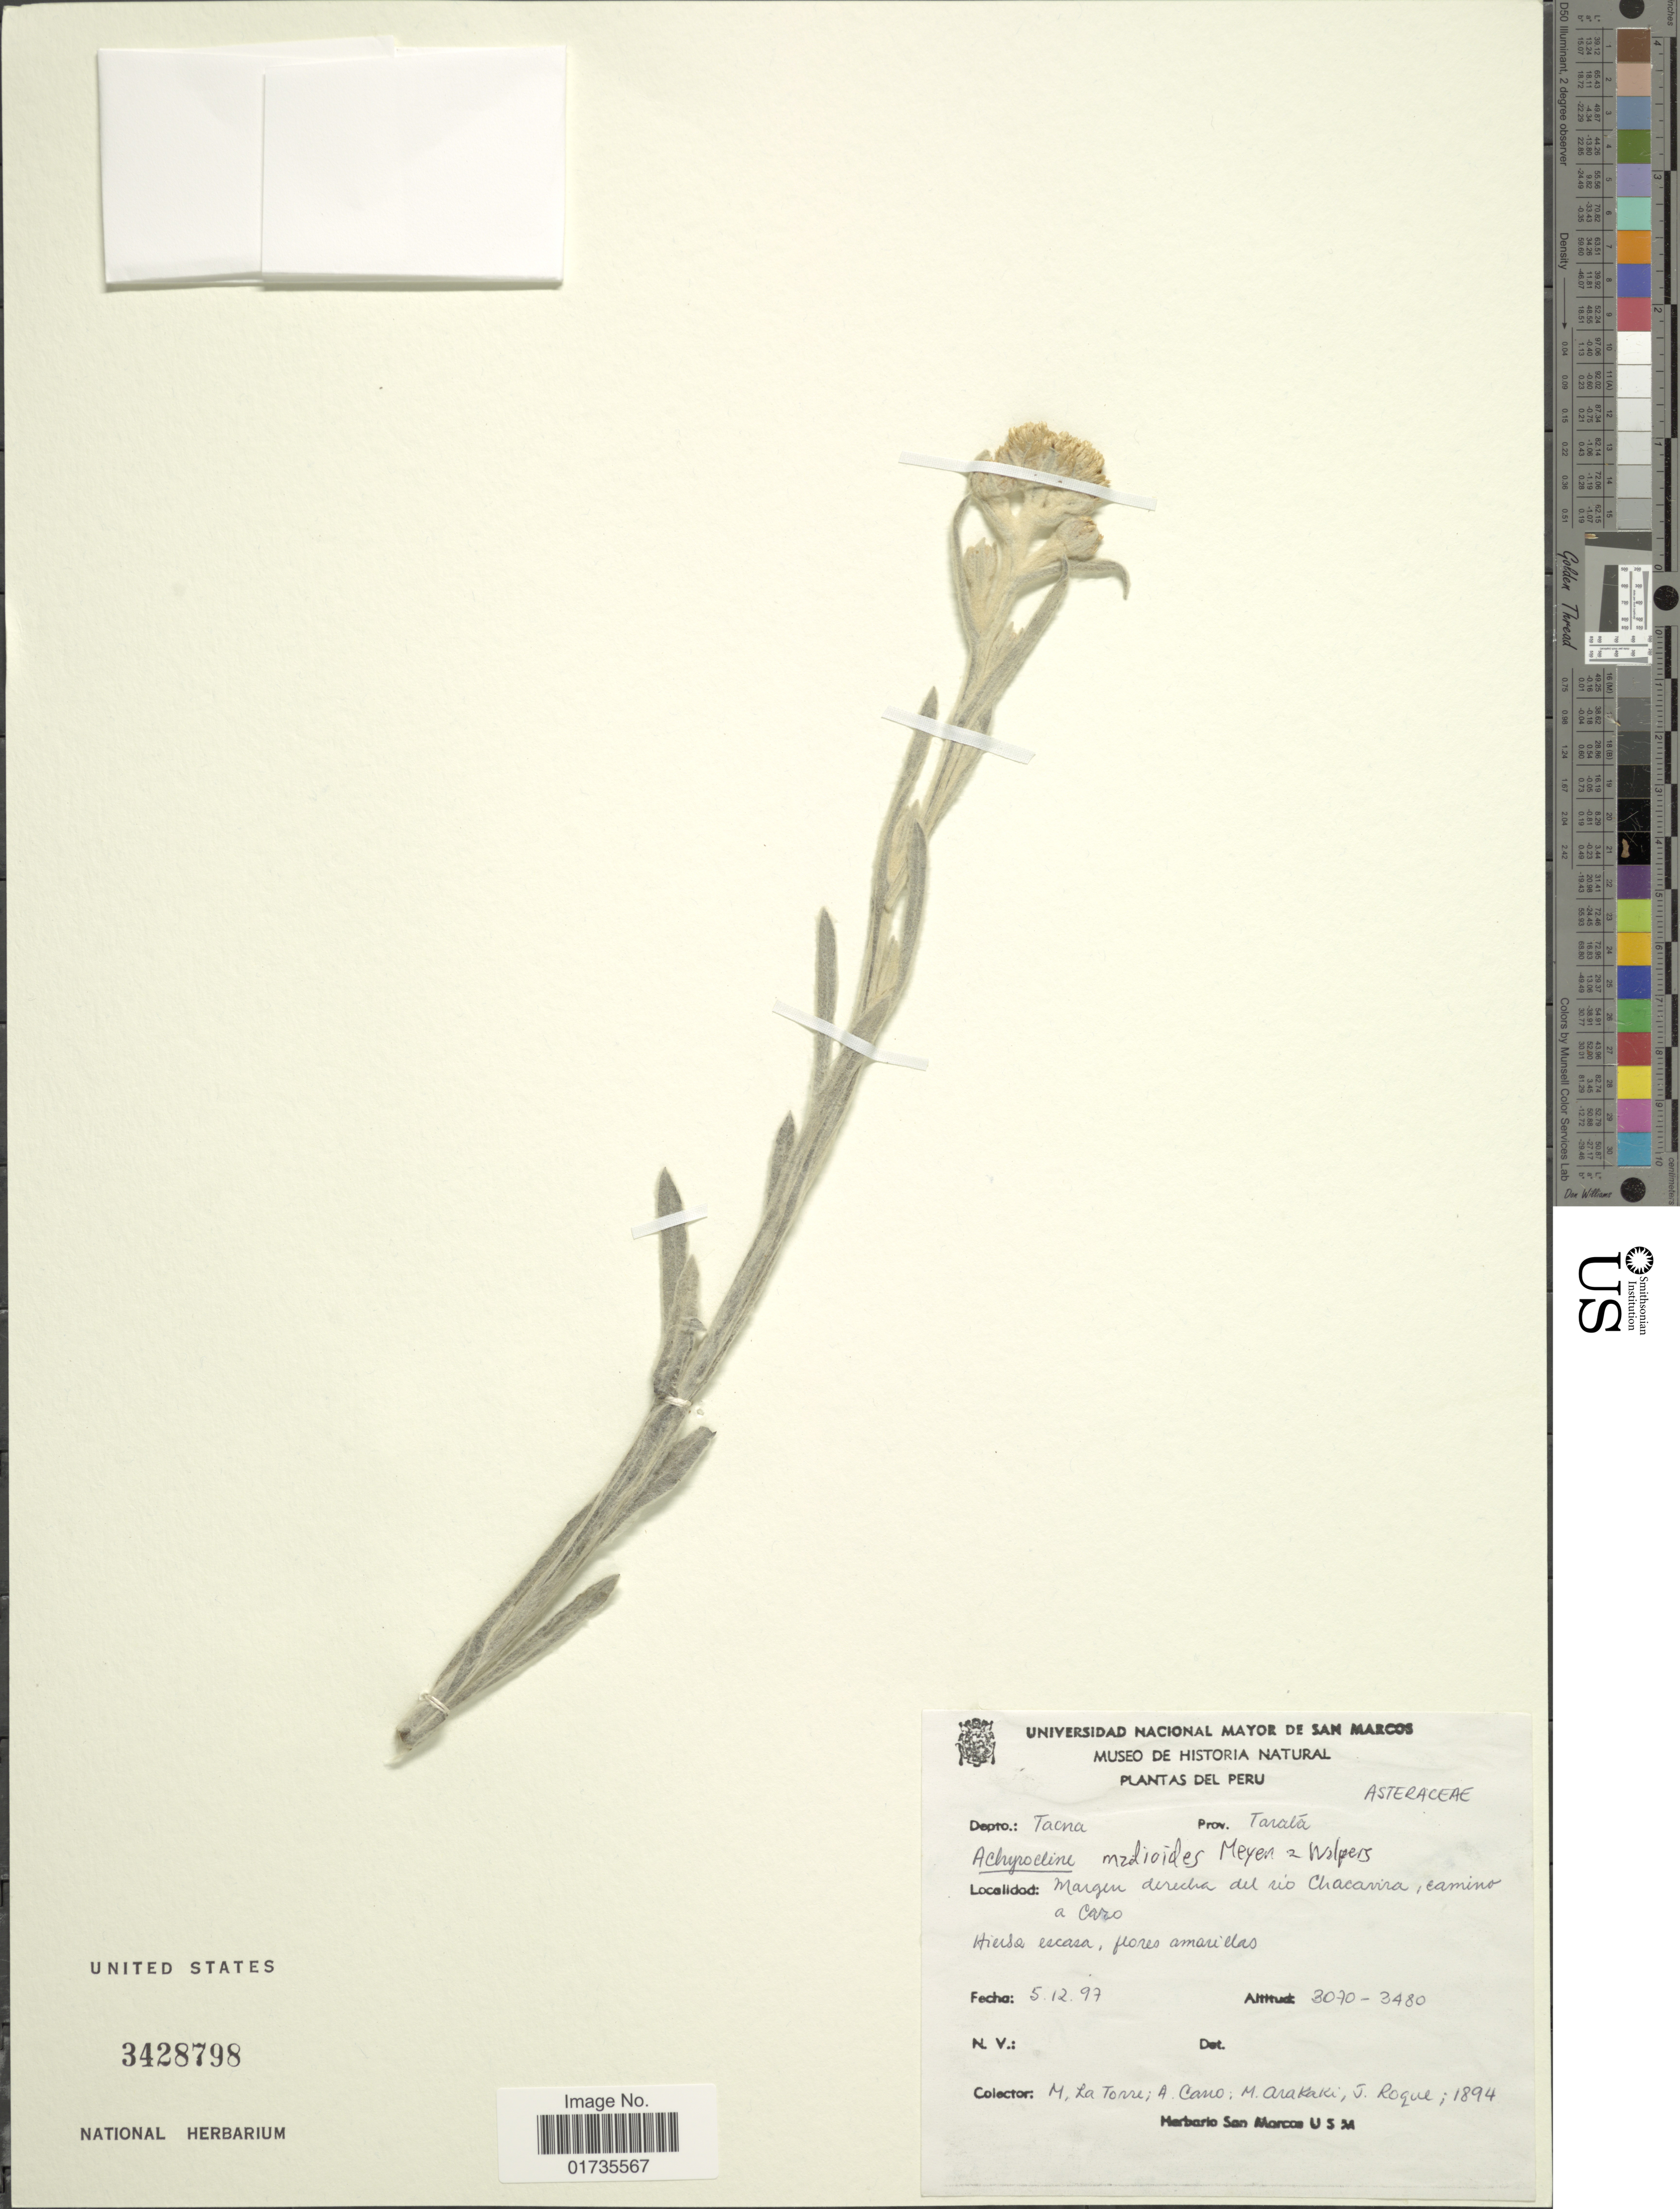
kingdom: Plantae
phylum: Tracheophyta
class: Magnoliopsida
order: Asterales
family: Asteraceae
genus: Achyrocline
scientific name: Achyrocline madioides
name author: (Kunth) Meyen & Walp.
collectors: M. La Torre, A. Cano, M. Arakaki & J. Roque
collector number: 1894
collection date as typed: Transcribed d/m/y: 5/12/97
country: Peru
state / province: Tacna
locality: Peru. Depto.: Tacna. Prov. Tarata. Margen derecha del rio Chacarira, camino a Caro.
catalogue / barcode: US 3428798